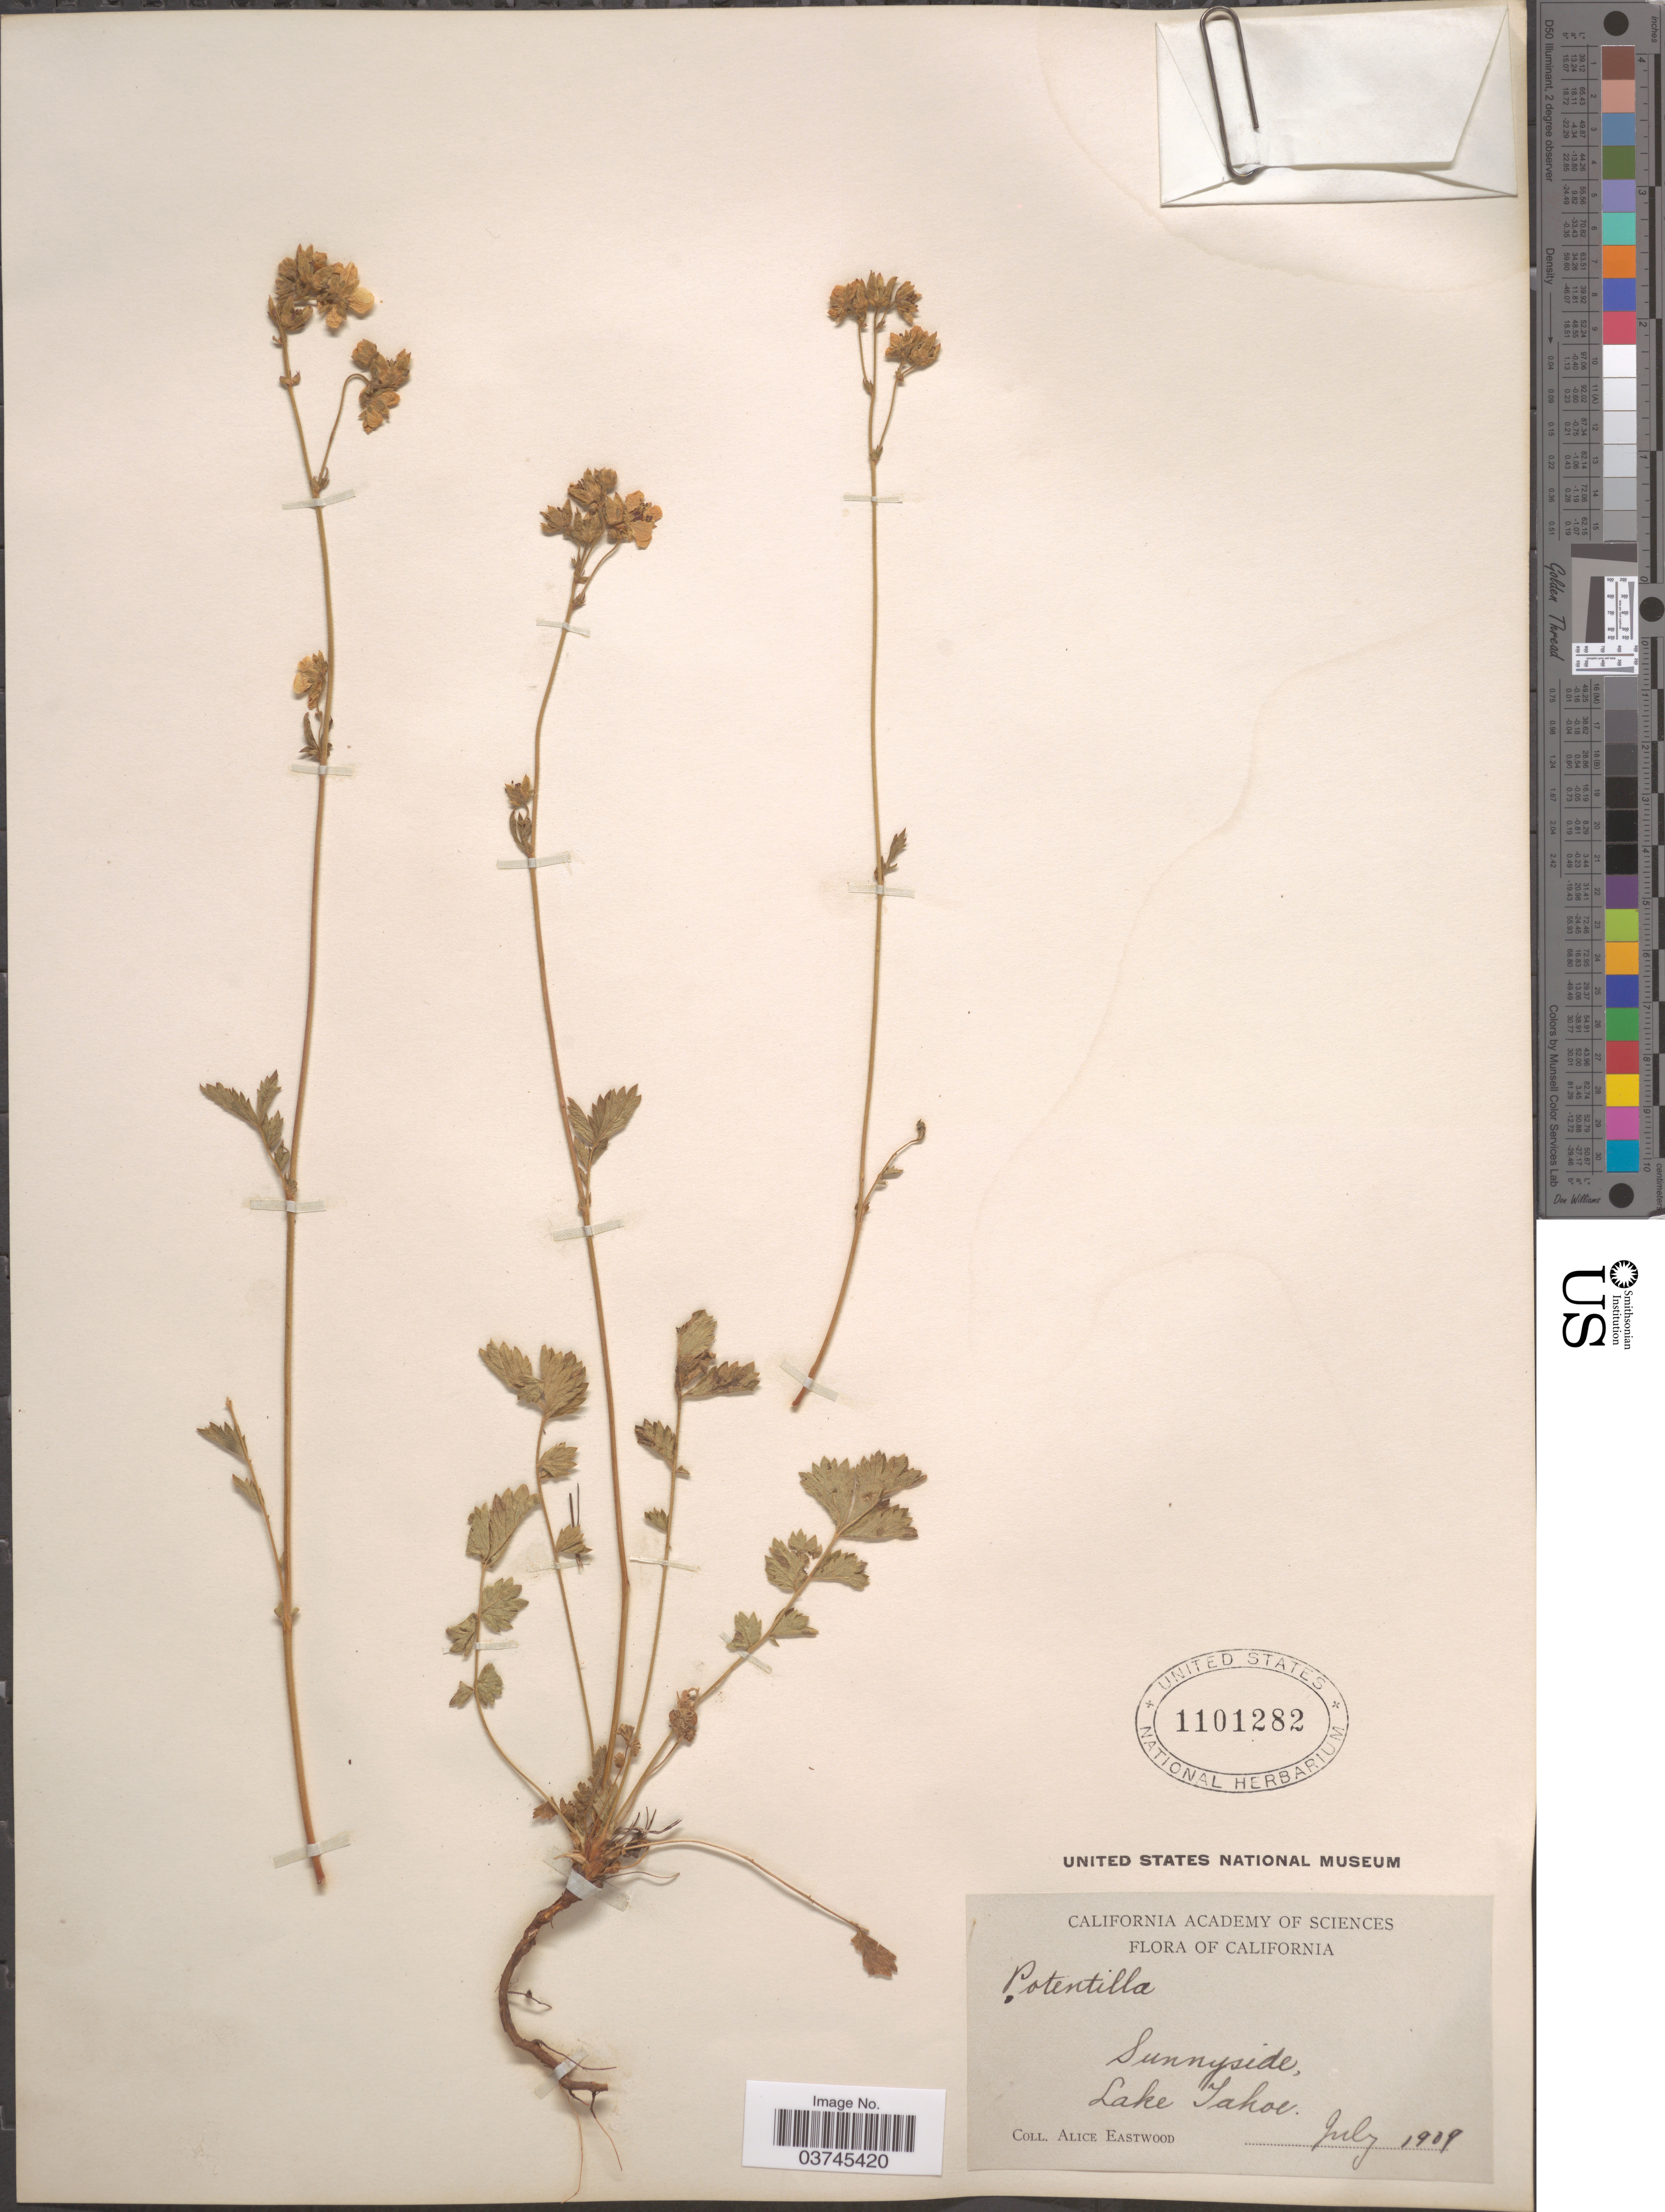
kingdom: Plantae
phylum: Tracheophyta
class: Magnoliopsida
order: Rosales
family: Rosaceae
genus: Drymocallis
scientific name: Drymocallis lactea var. lactea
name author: (Greene) Rydb.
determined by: Strong, Mark T., (BOT), Smithsonian Institution - National Museum of Natural History (UNITED STATES)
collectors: A. Eastwood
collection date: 1909-07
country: United States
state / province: California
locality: Sunnyside, Lake Tahoe.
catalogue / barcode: US 1101282